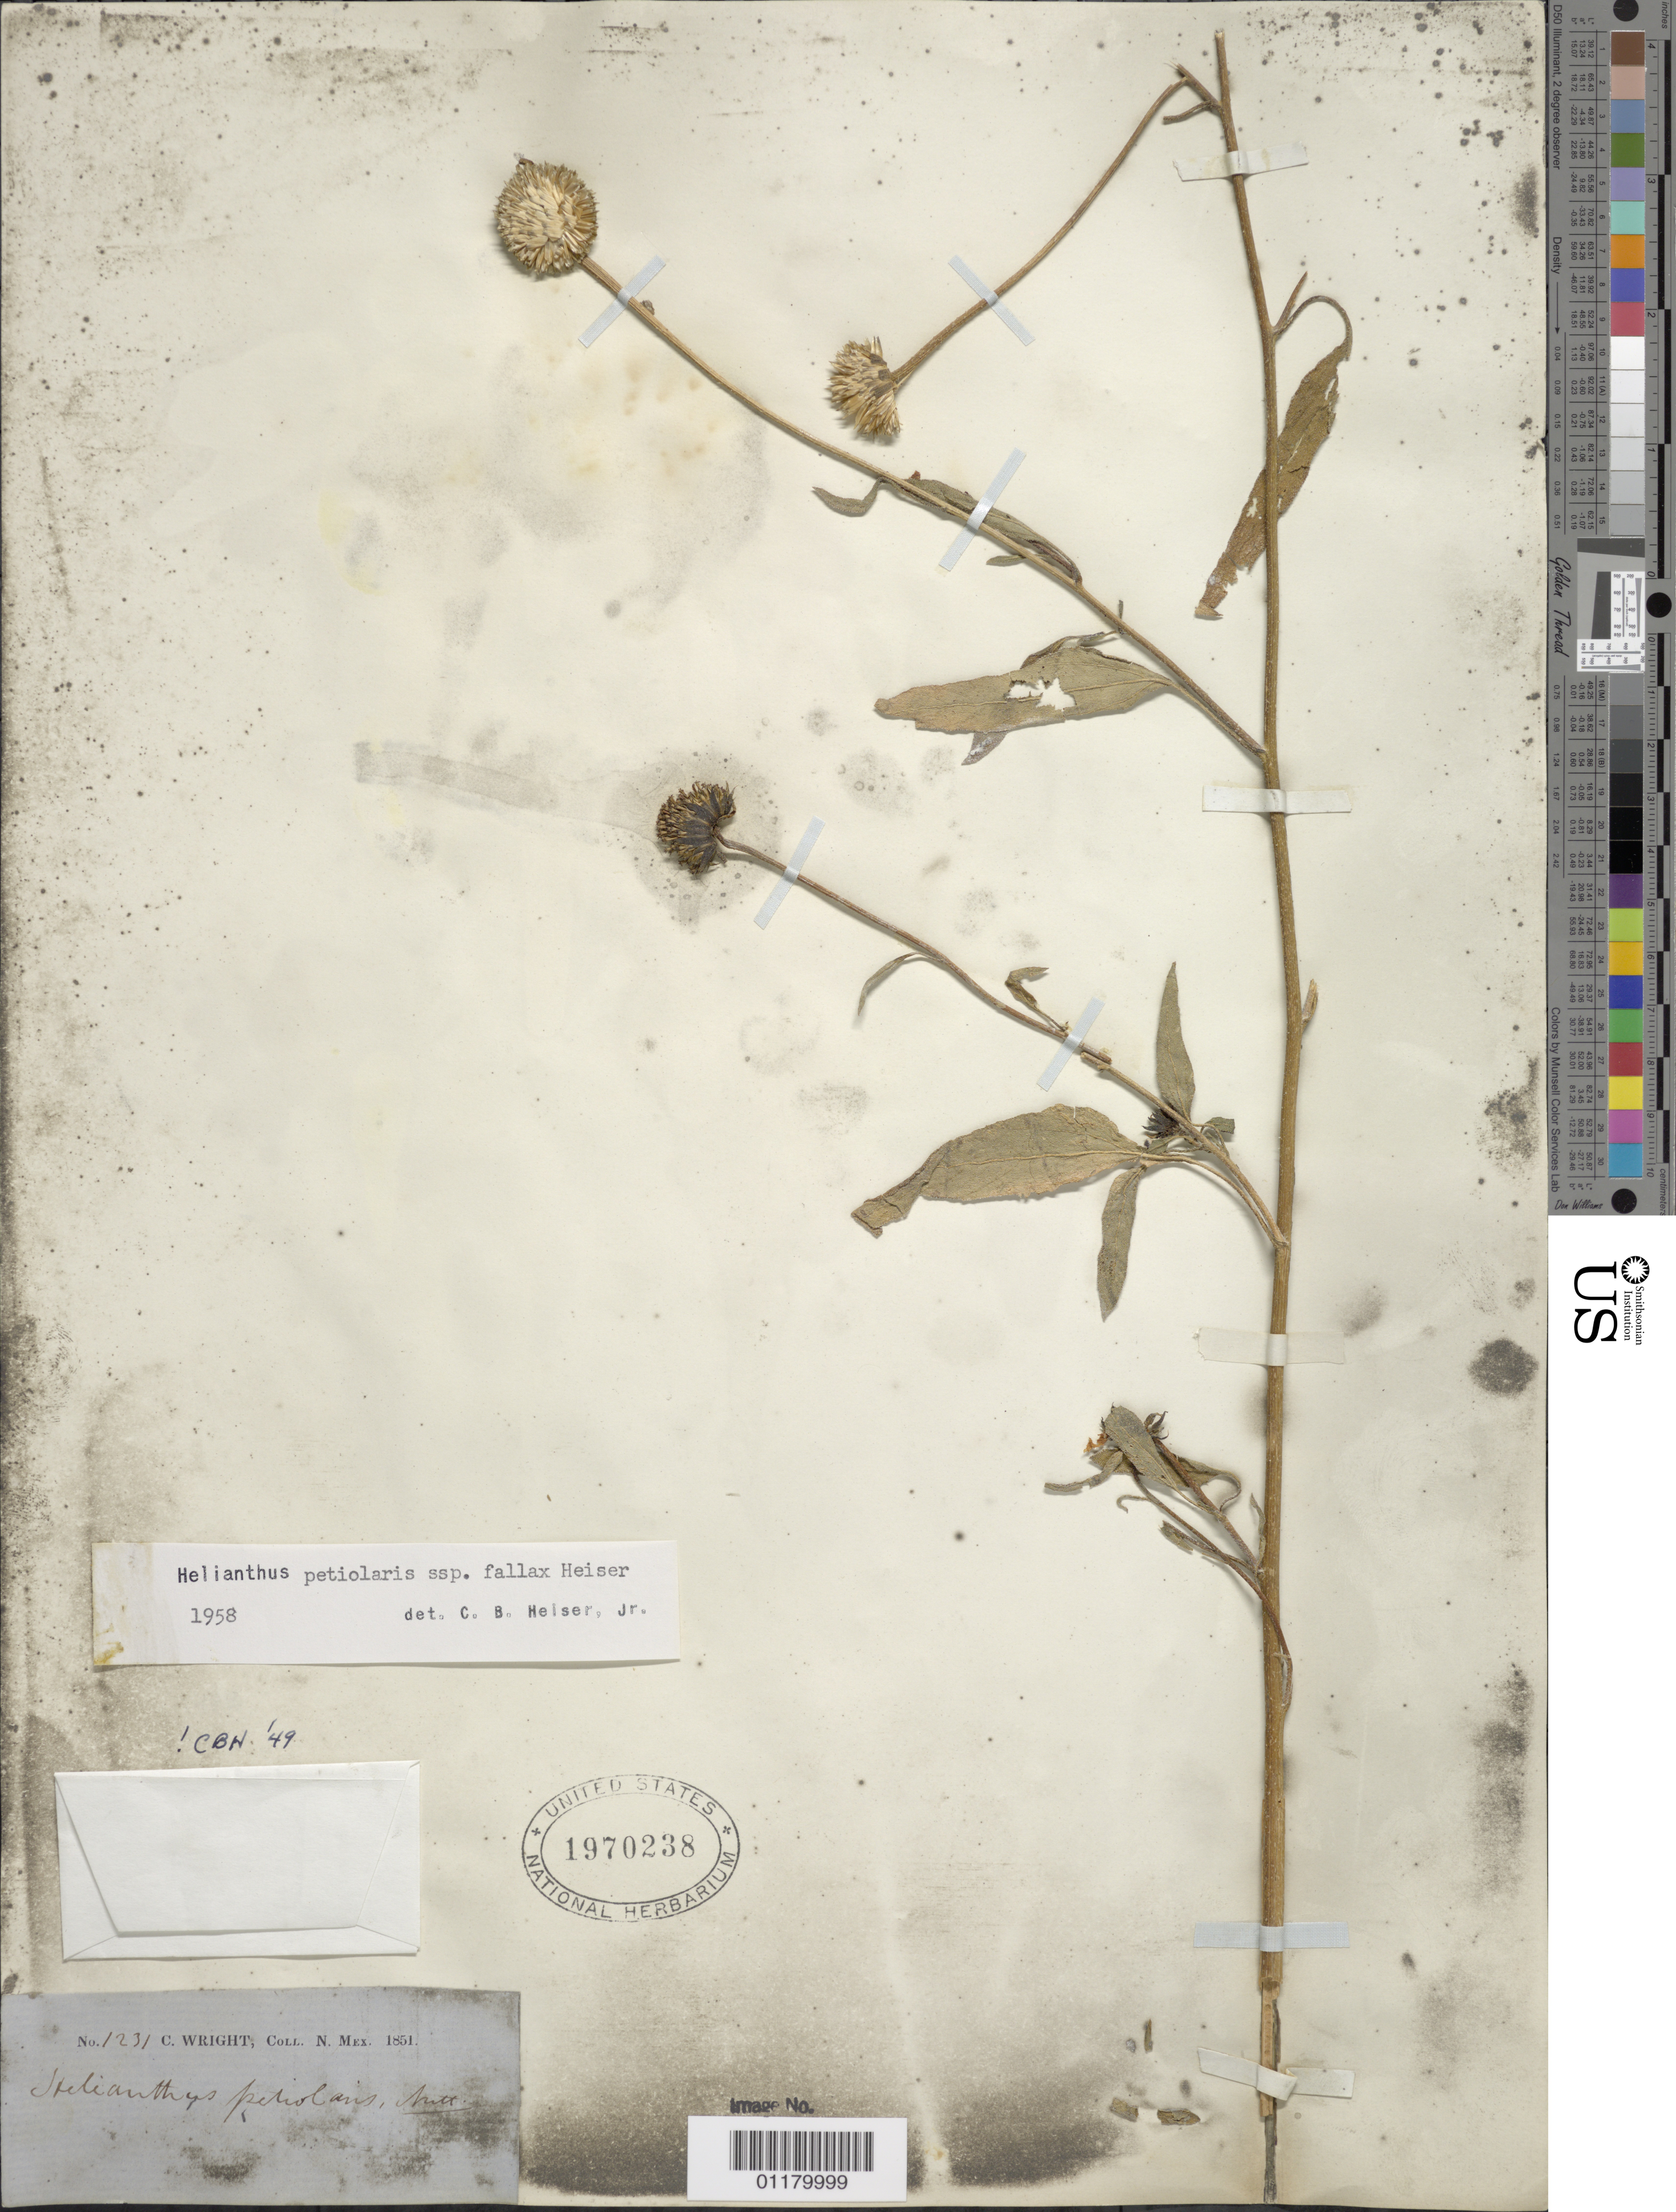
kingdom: Plantae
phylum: Tracheophyta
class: Magnoliopsida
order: Asterales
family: Asteraceae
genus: Helianthus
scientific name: Helianthus petiolaris subsp. fallax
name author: Heiser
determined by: Heiser, C. B.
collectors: C. Wright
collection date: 1851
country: United States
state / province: New Mexico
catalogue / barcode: US 1970238